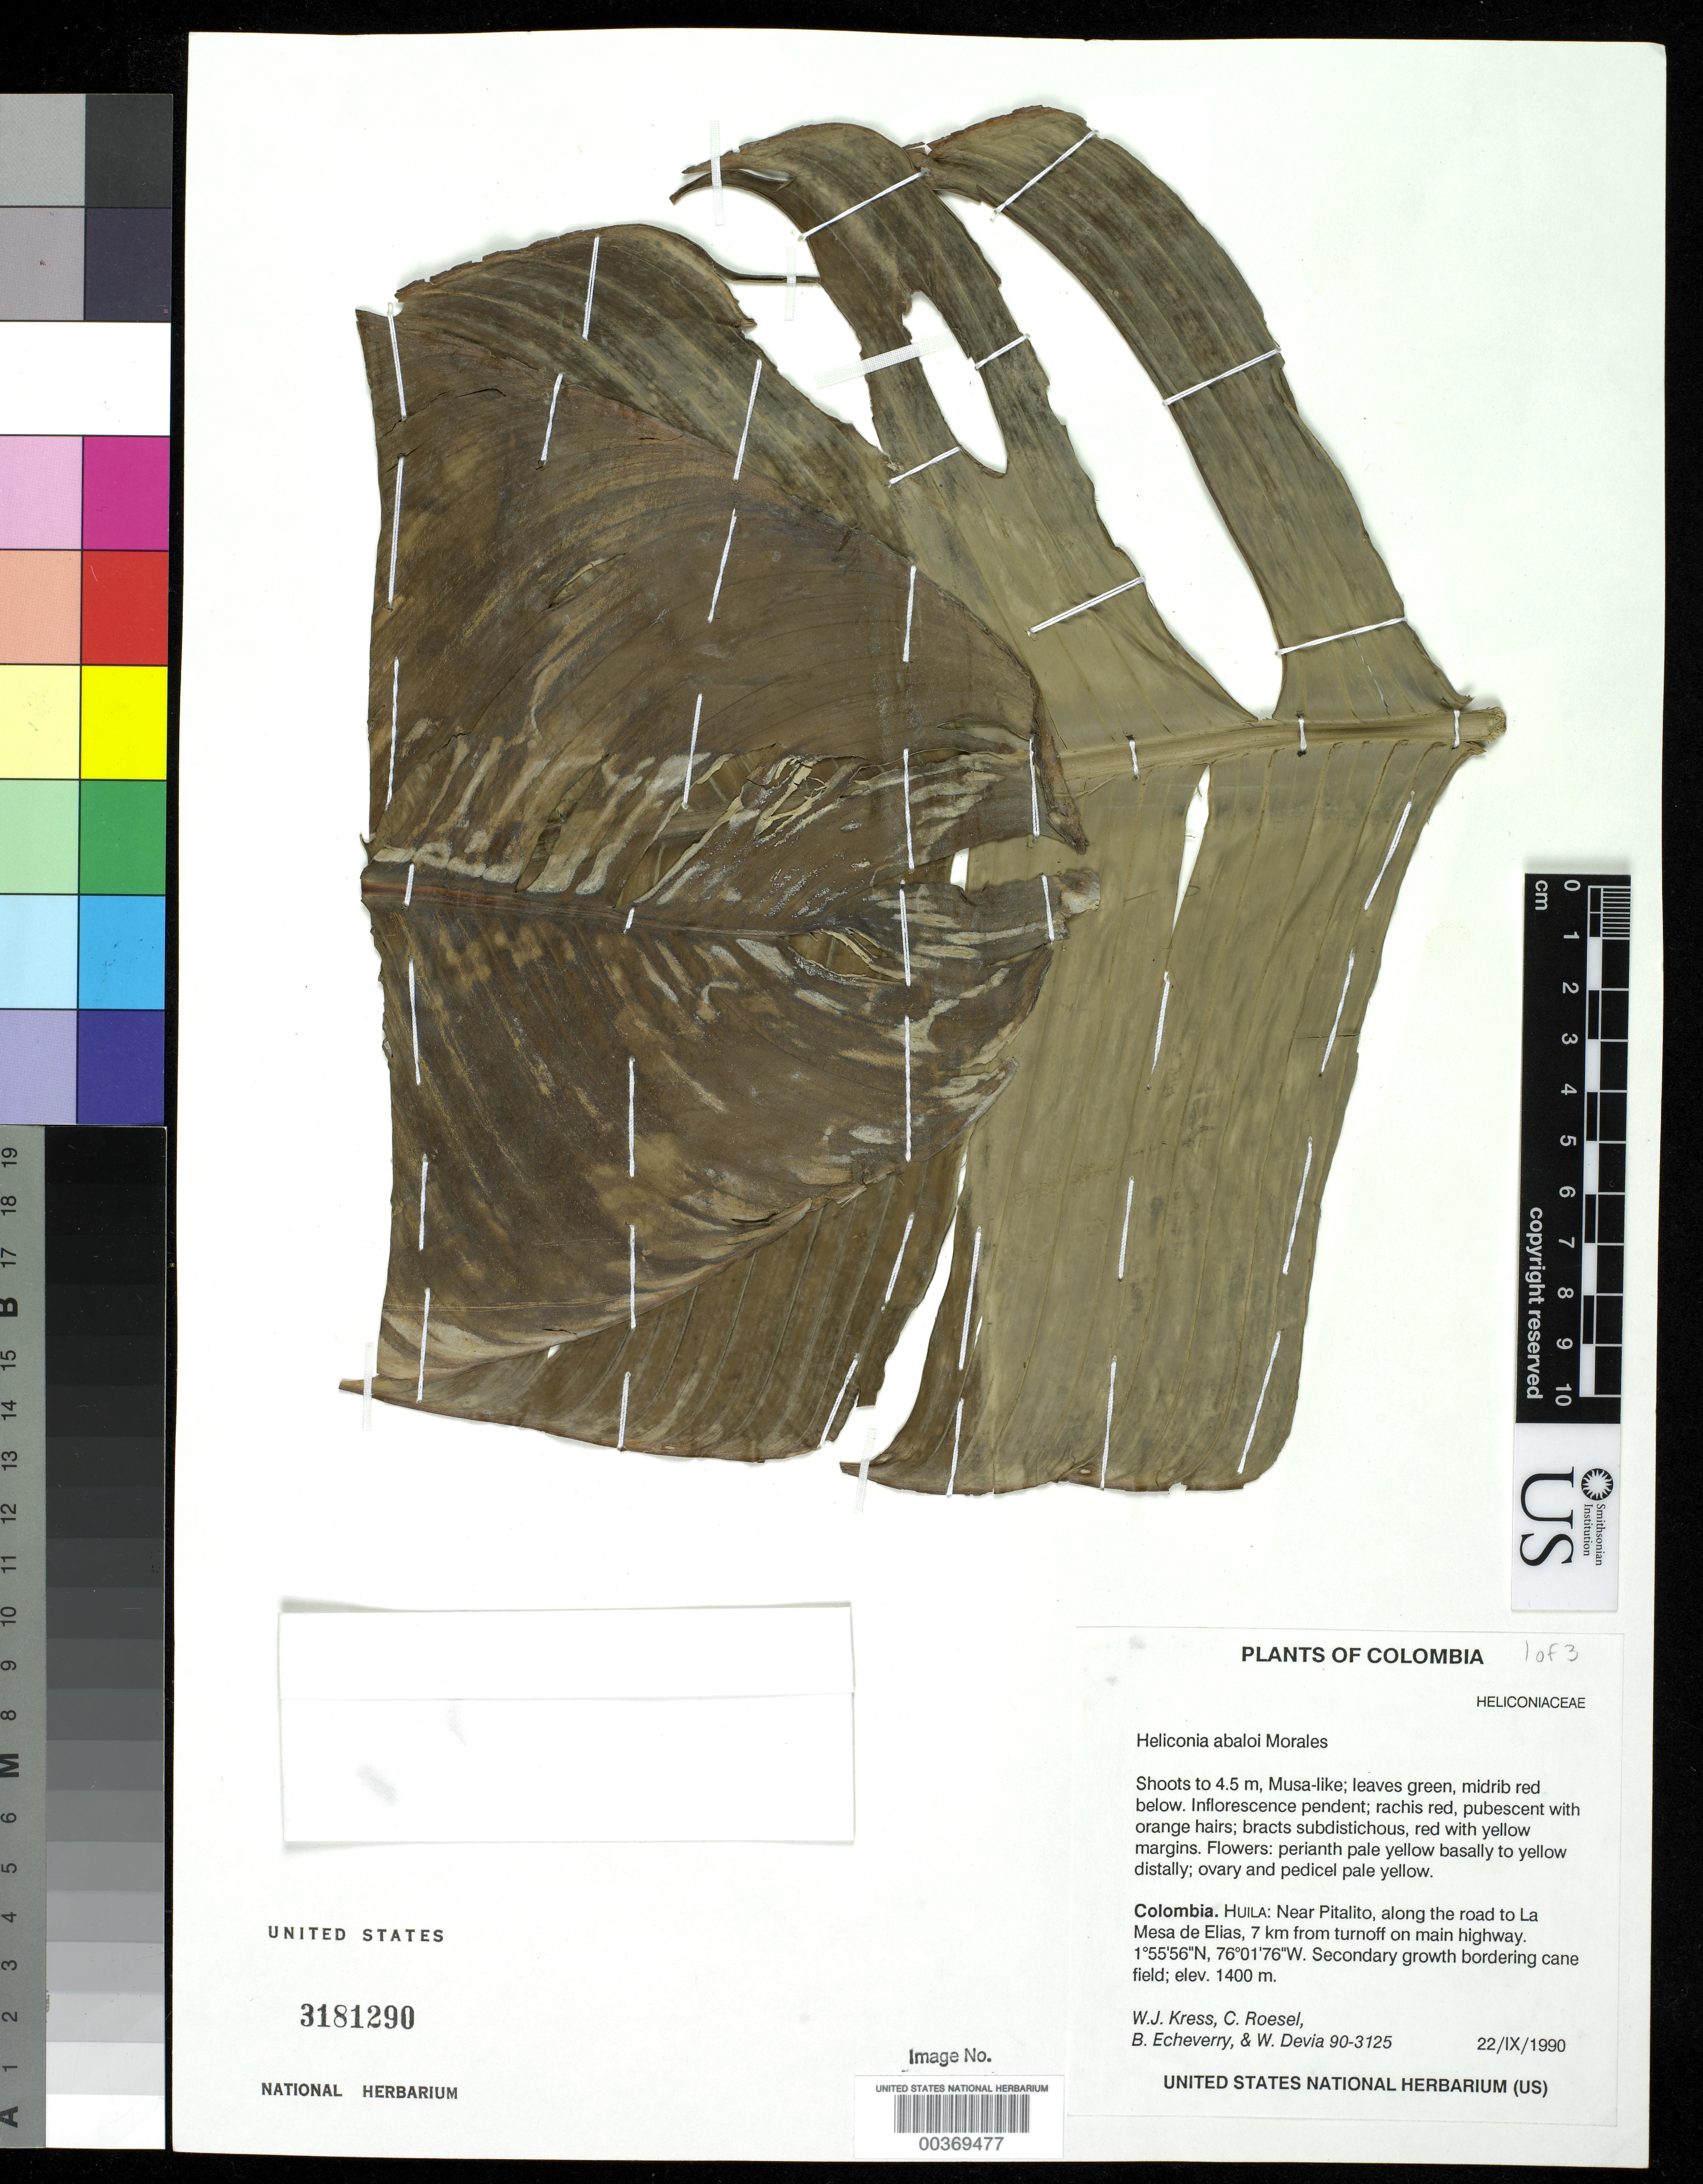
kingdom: Plantae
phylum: Tracheophyta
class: Liliopsida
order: Zingiberales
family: Heliconiaceae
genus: Heliconia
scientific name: Heliconia abaloi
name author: Morales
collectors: W. J. Kress, C. S. Roesel, B. Echeverry & W. Devia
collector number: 90-3125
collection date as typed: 22 Sep 1990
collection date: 1990-09-22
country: Colombia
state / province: Huila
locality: Near Pitalito, along road to La Mesa de Elias, 7 km from turnoff on main Hwy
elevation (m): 1400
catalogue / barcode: US 3181290